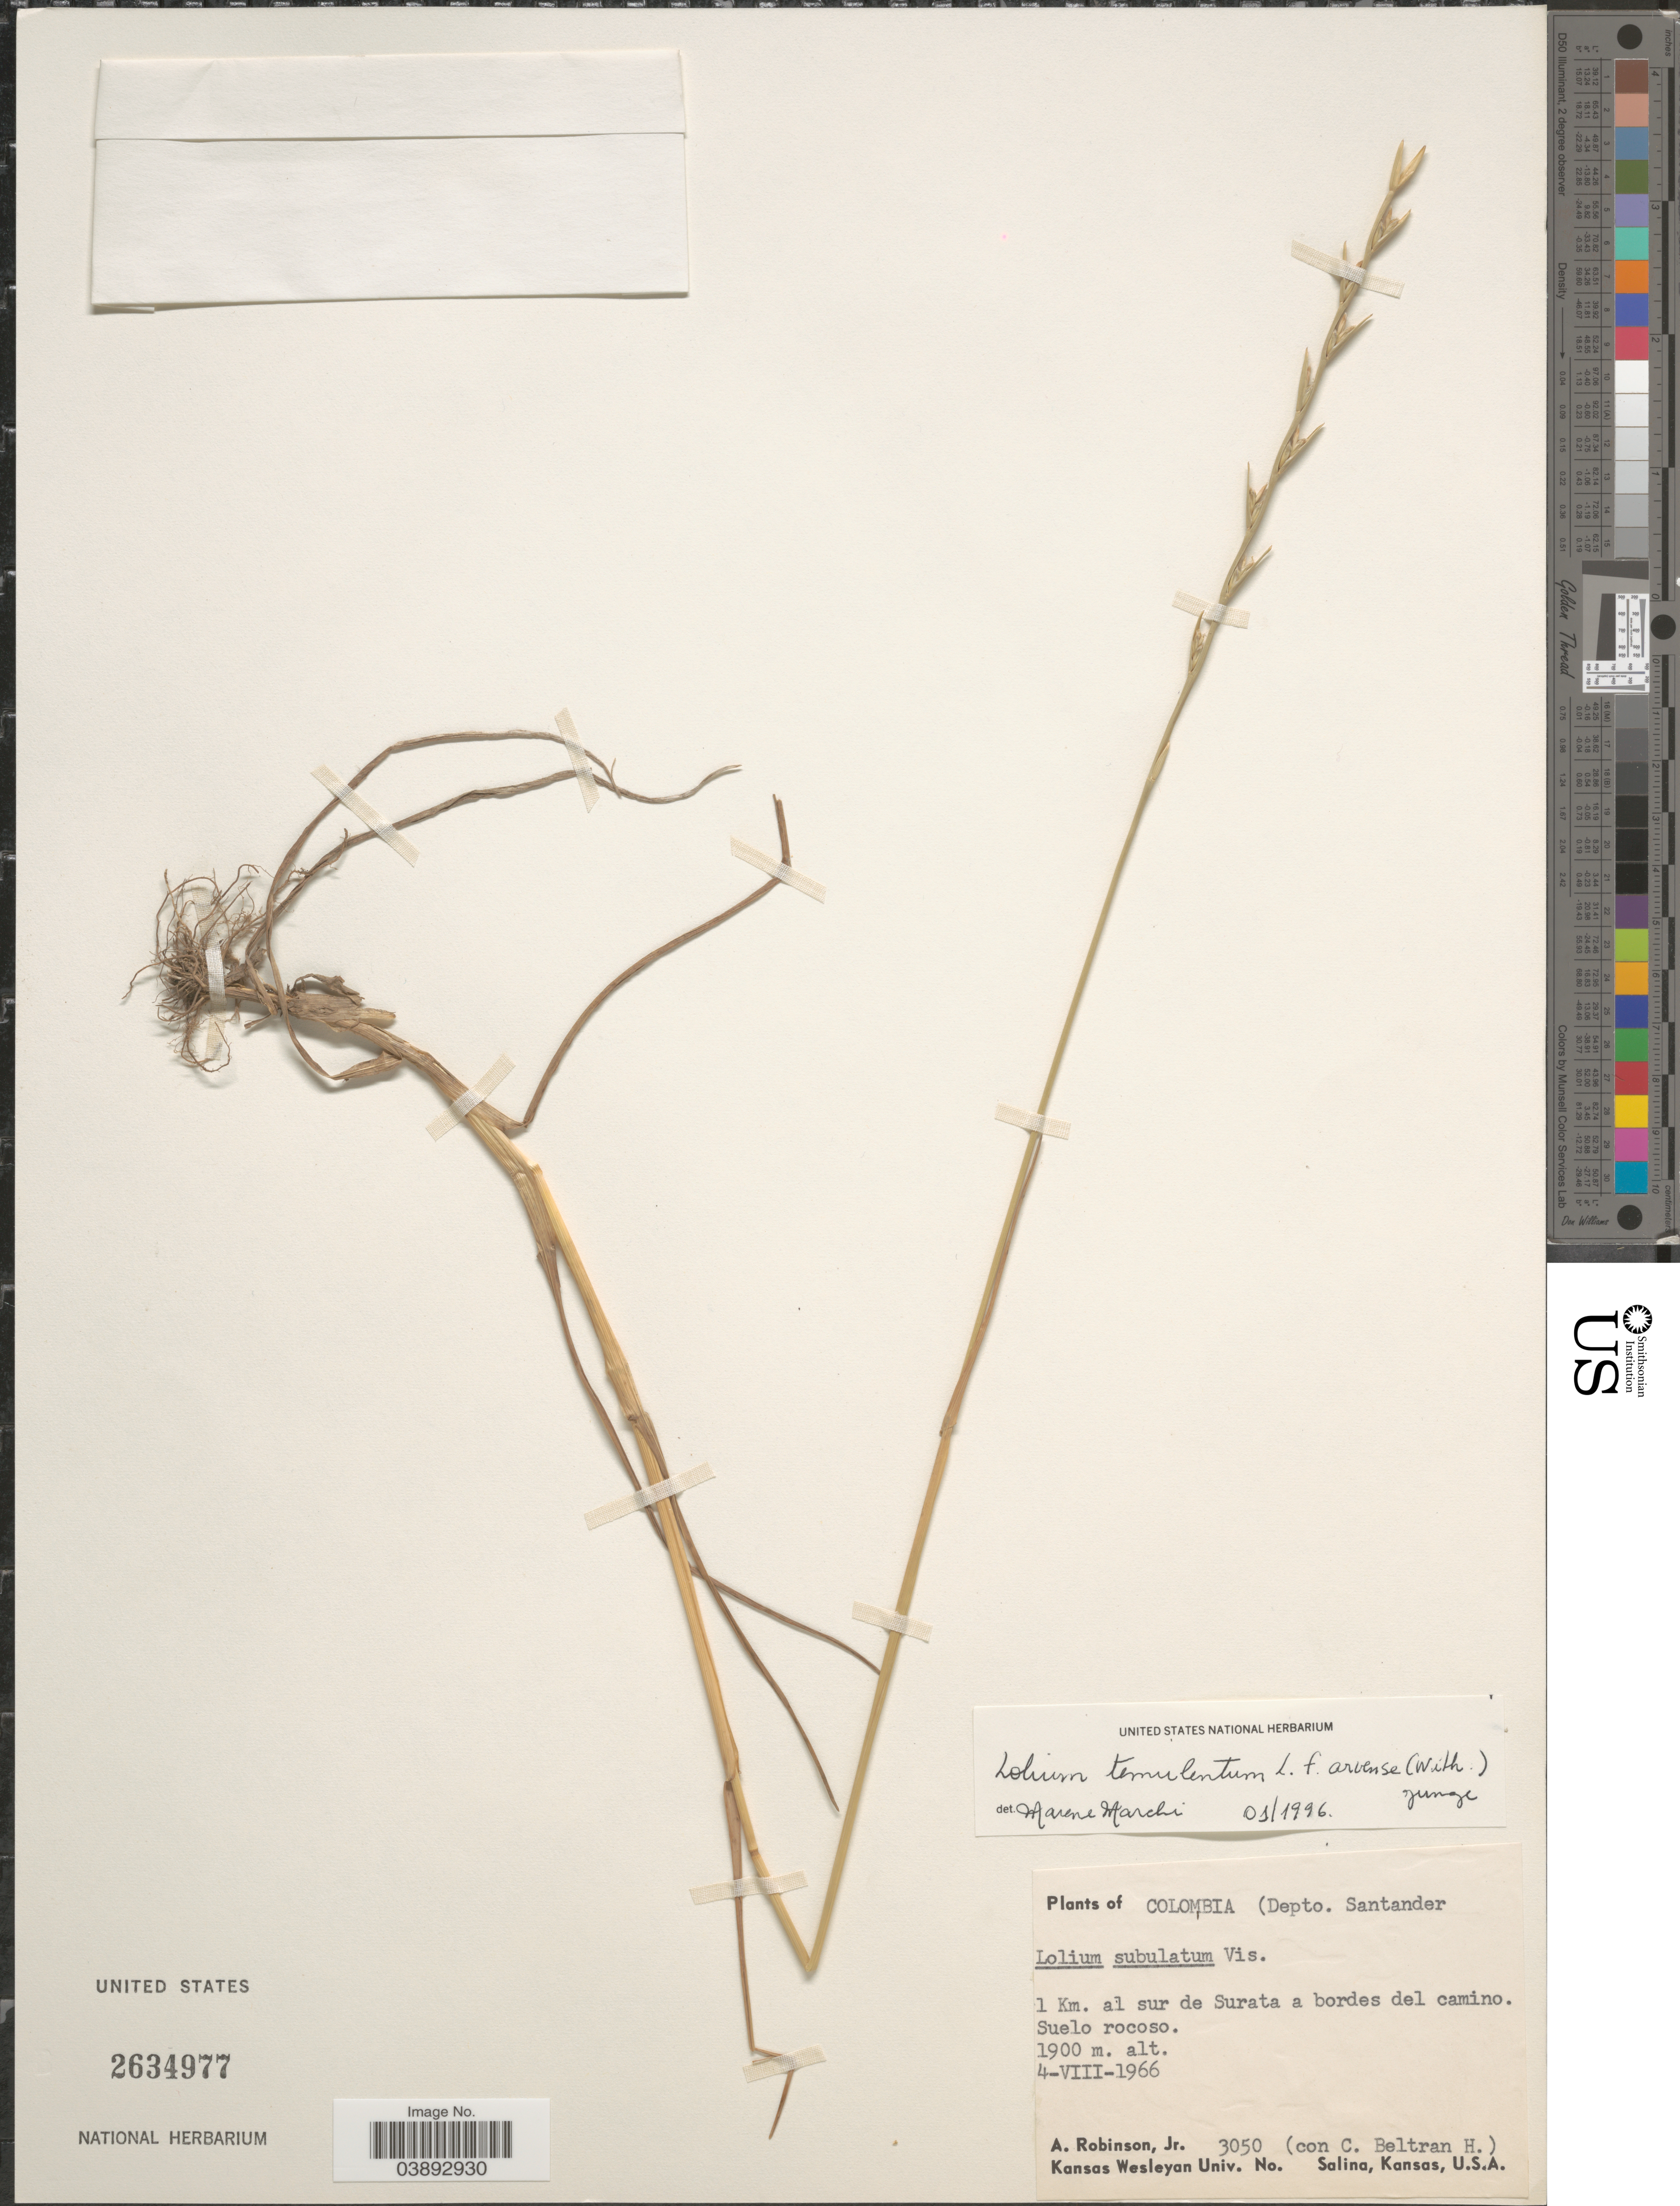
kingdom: Plantae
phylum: Tracheophyta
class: Liliopsida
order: Poales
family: Poaceae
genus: Lolium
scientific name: Lolium temulentum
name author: L.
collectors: A. Robinson Jr. & H. Beltran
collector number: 3050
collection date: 1966-08-04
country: Colombia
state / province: Santander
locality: Depto. Santander. 1 Km. al sur de Surata a bordes del camino.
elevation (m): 1900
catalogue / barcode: US 2634977